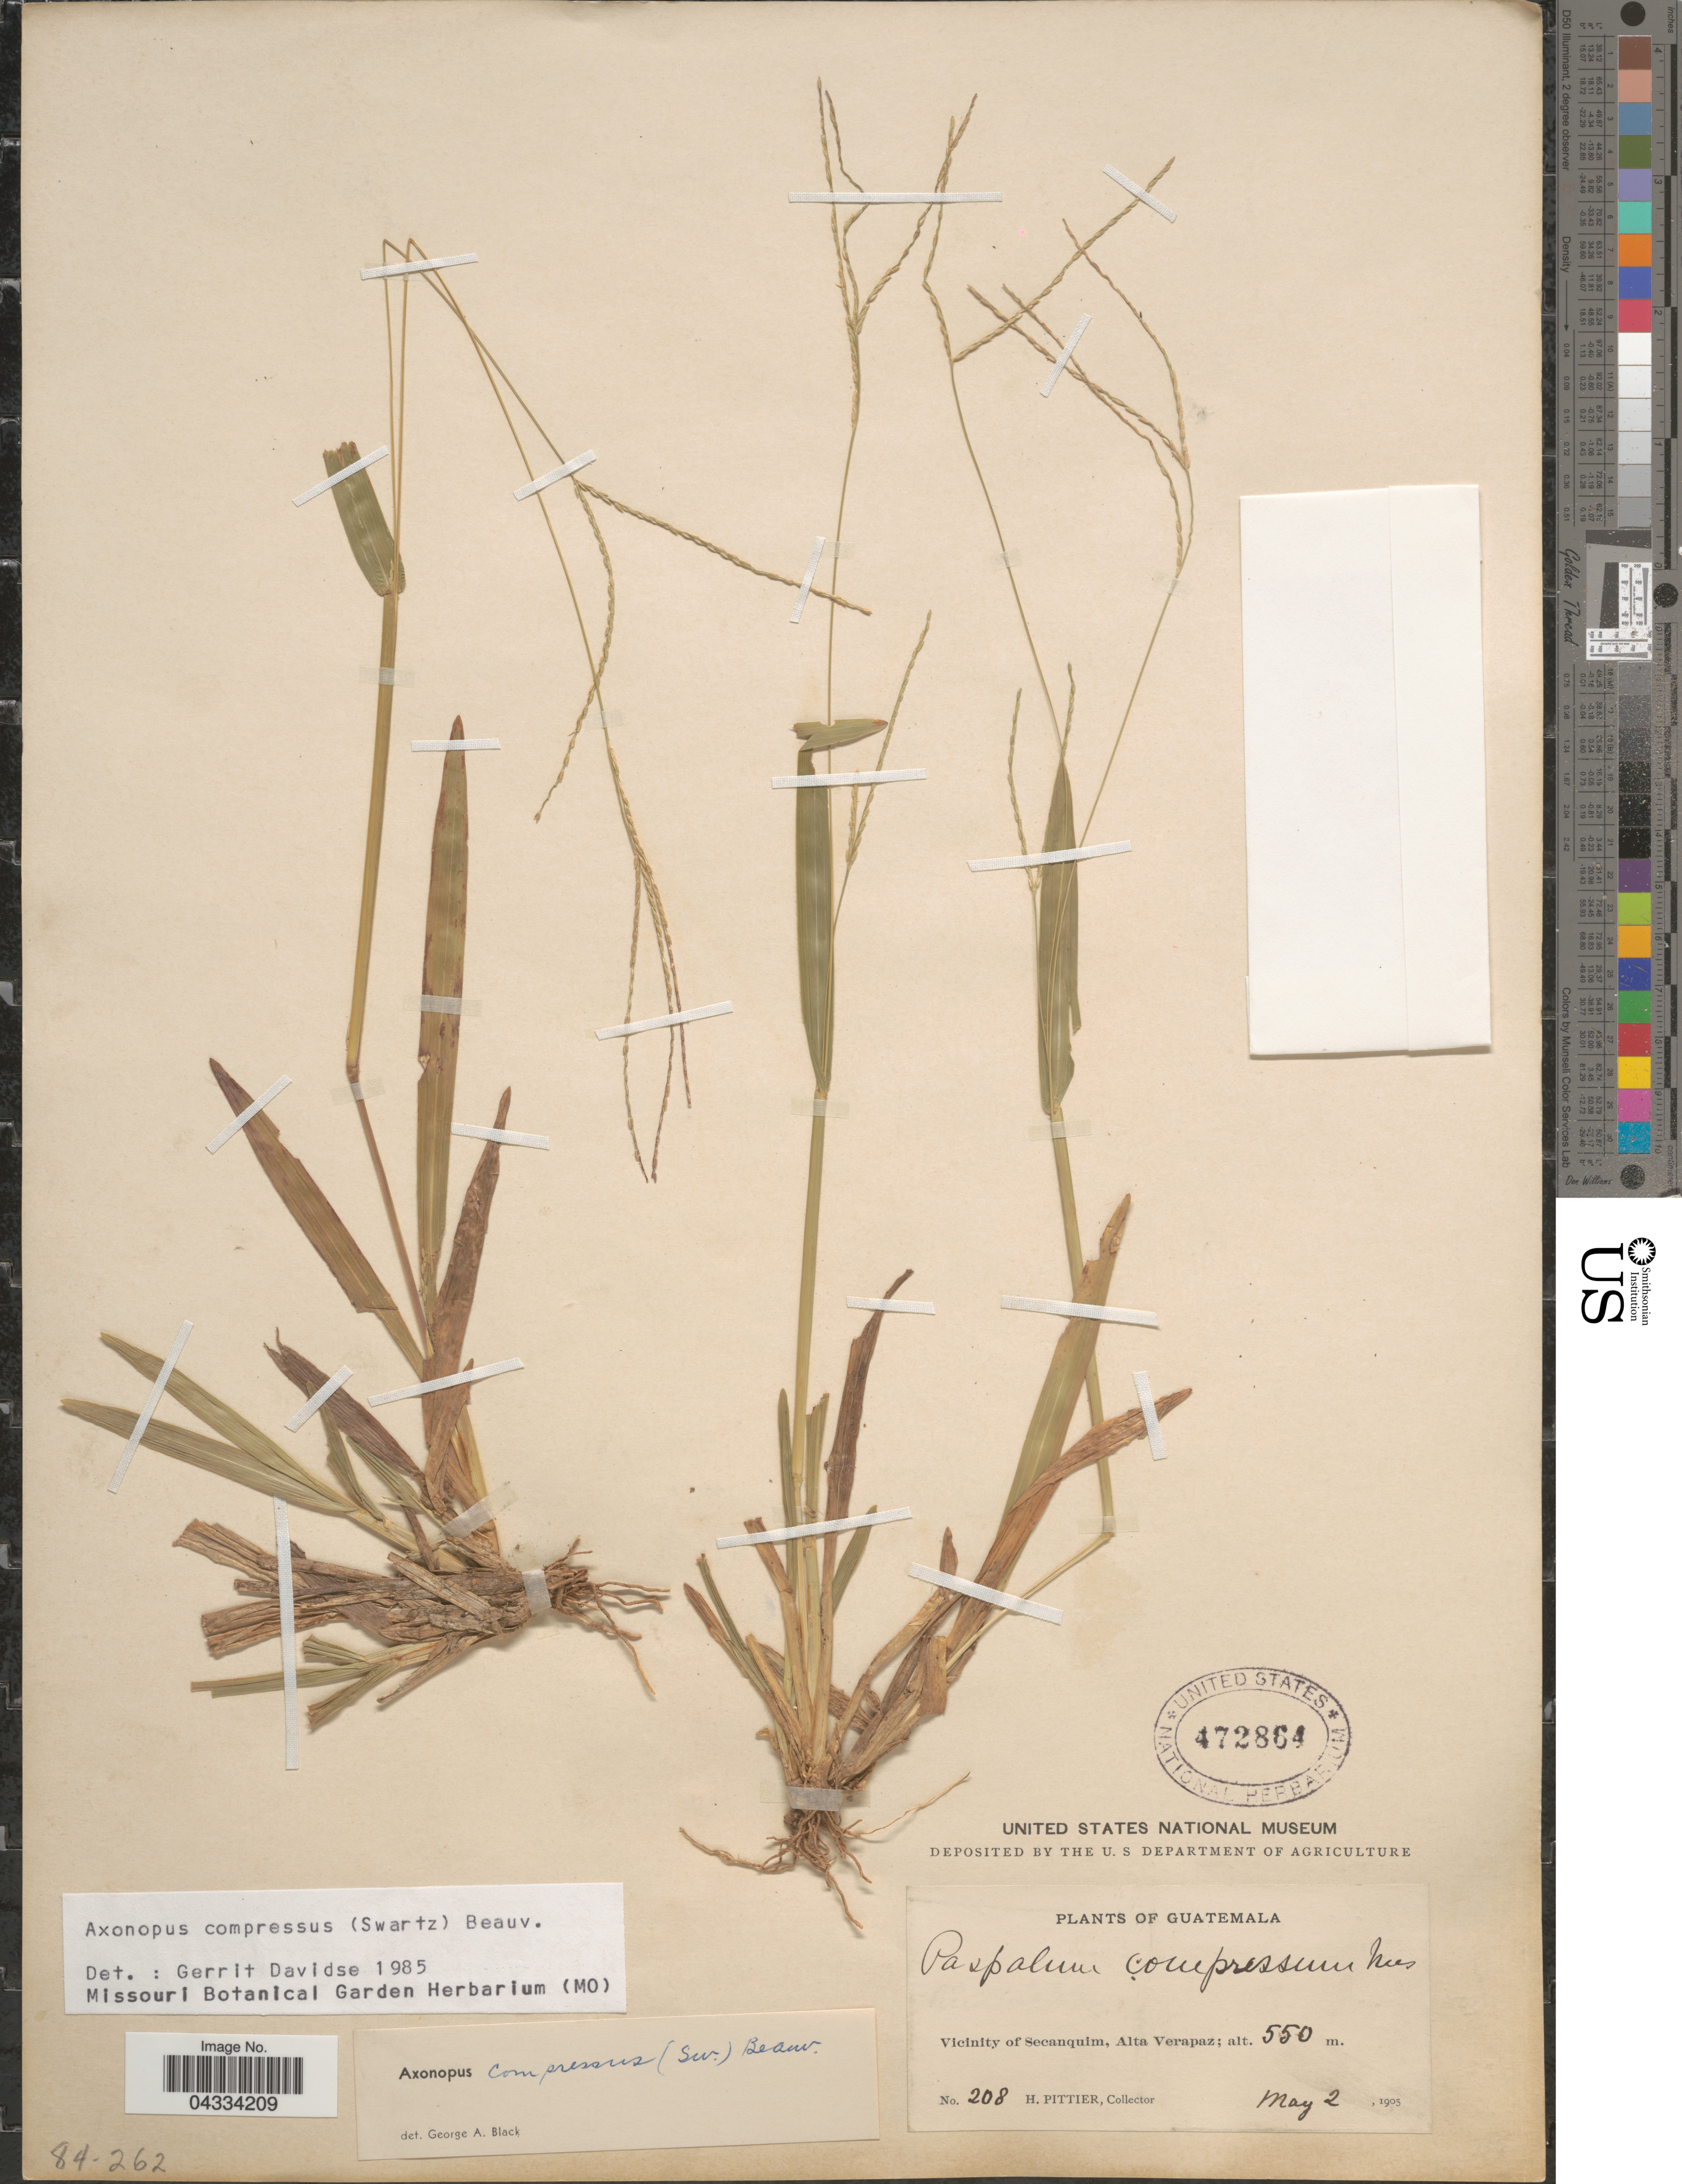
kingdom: Plantae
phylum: Tracheophyta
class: Liliopsida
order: Poales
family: Poaceae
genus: Axonopus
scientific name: Axonopus compressus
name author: (Sw.) P. Beauv.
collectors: H. F. Pittier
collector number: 208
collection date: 1905-05-02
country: Guatemala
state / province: Alta Verapaz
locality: Vicinity of Secanquin.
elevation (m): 550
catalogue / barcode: US 472864